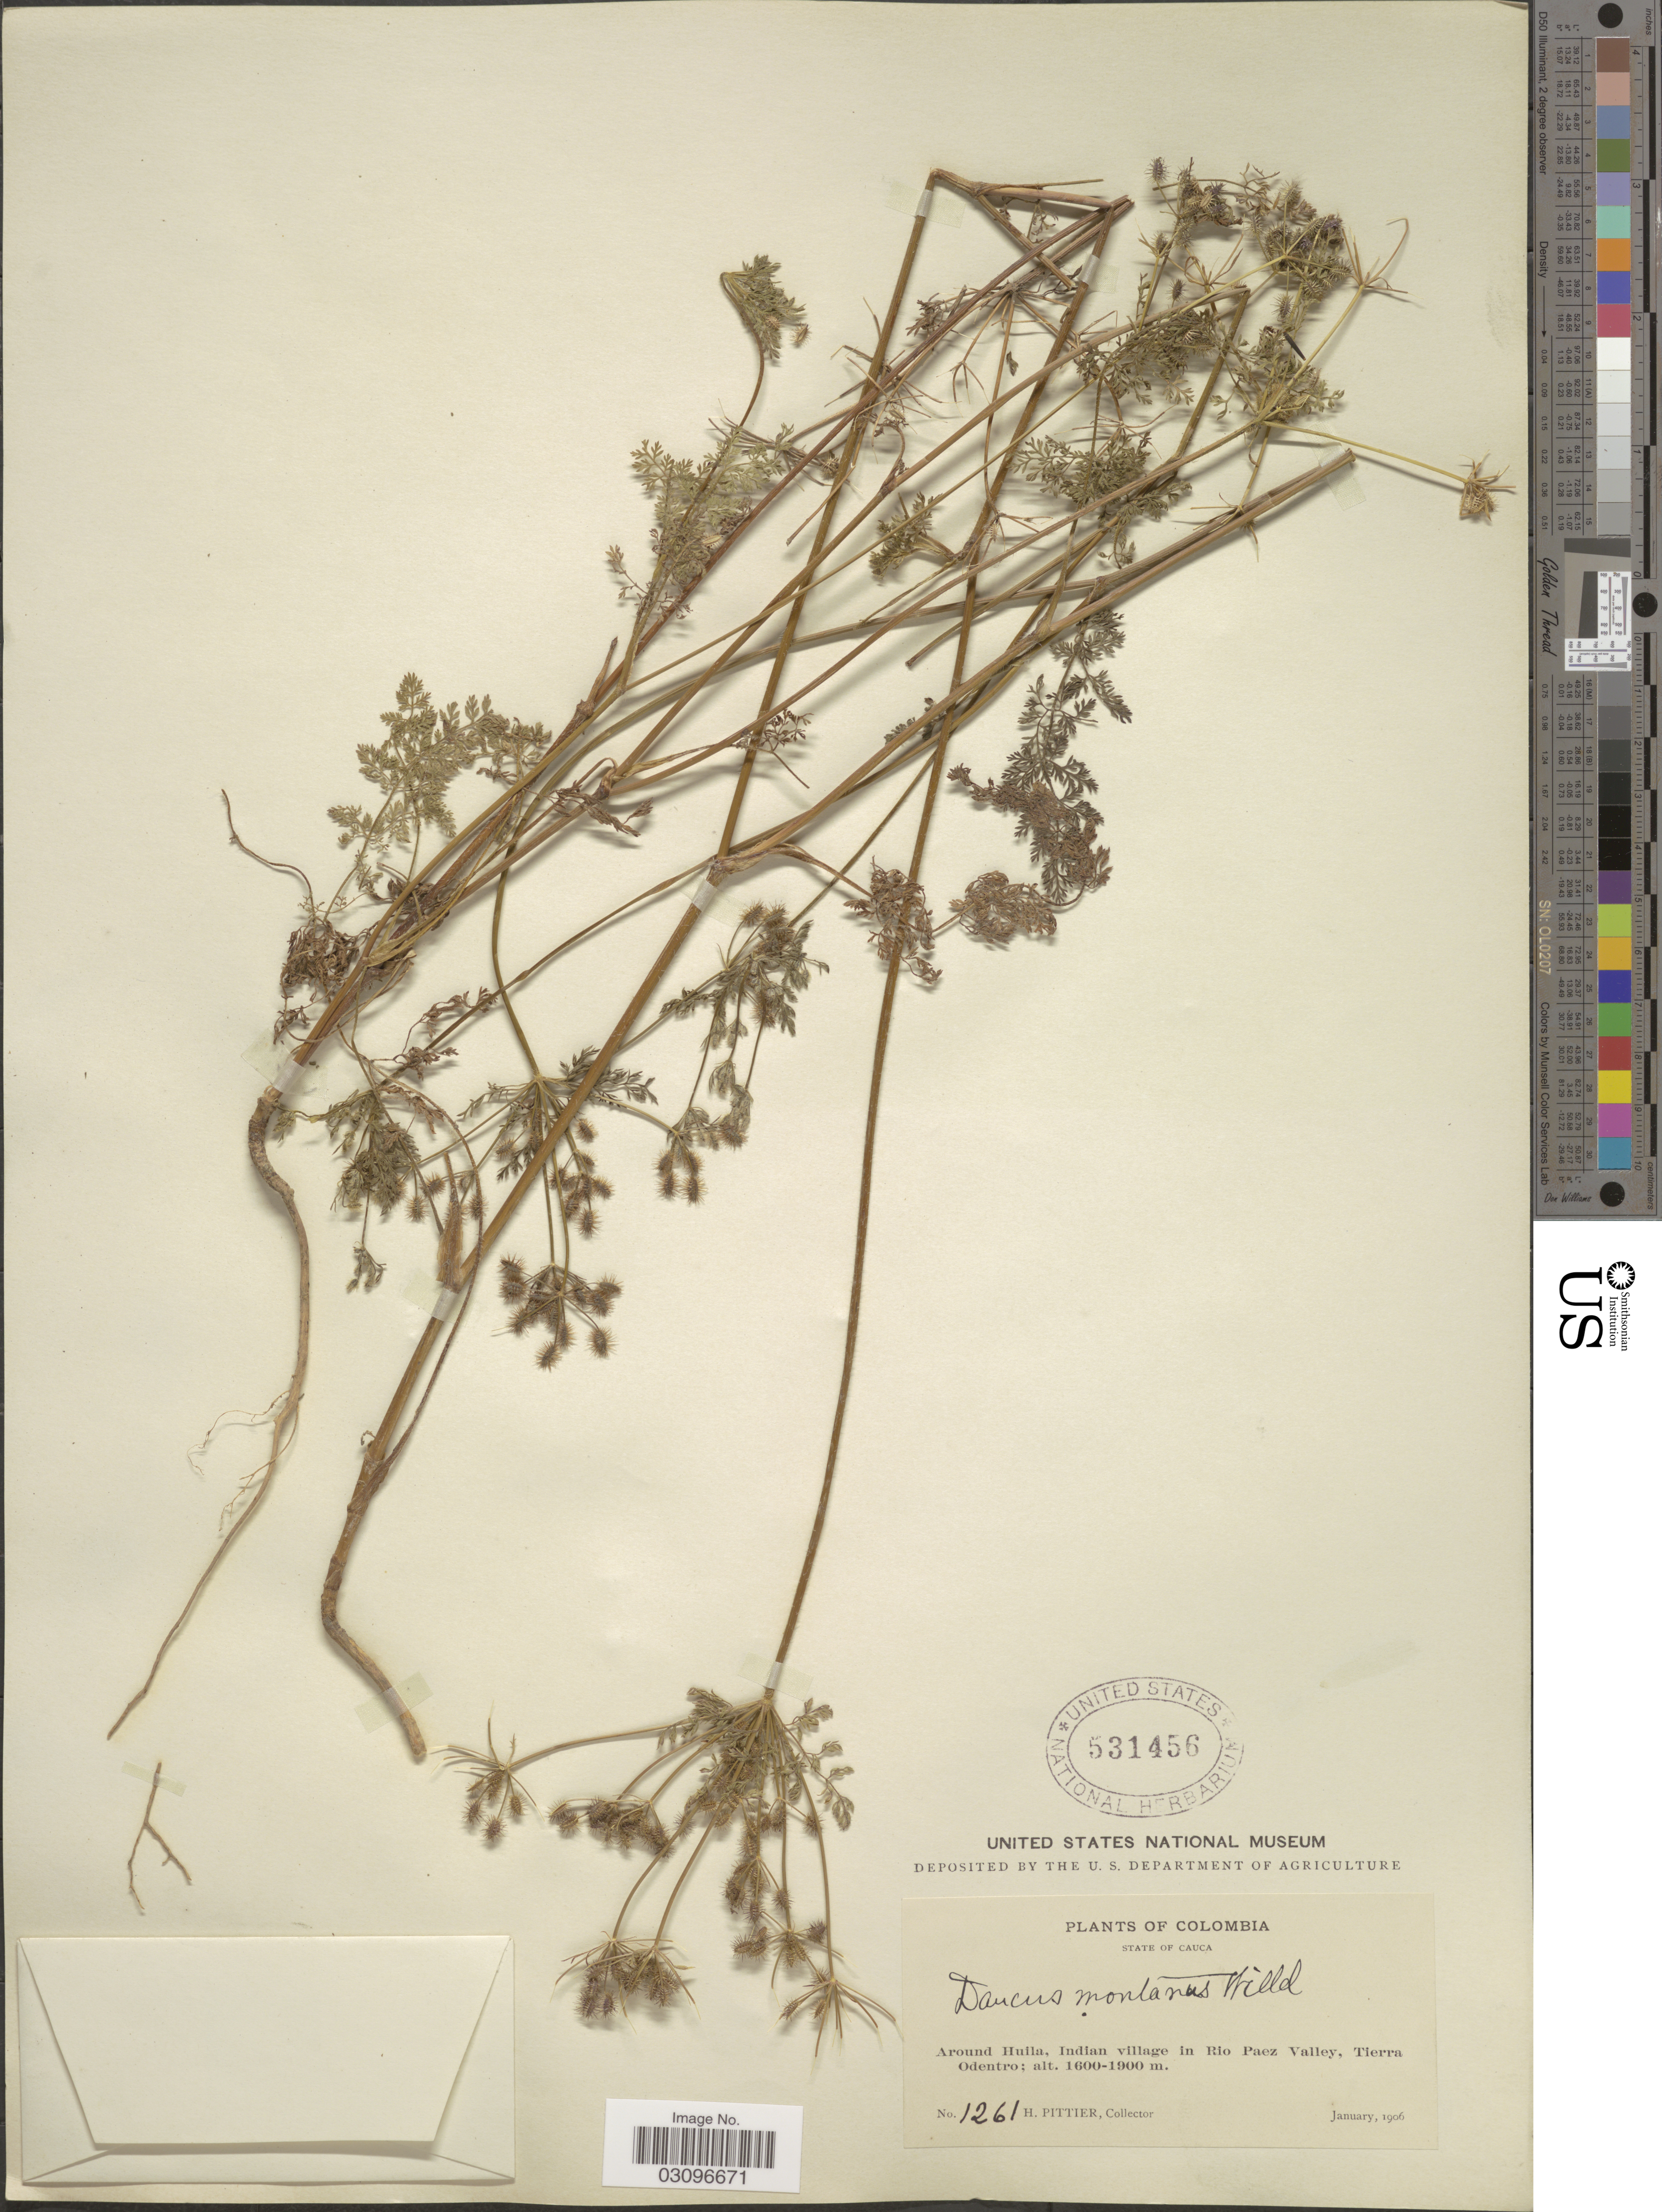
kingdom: Plantae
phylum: Tracheophyta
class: Magnoliopsida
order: Apiales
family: Apiaceae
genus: Daucus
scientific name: Daucus montanus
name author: Humb. & Bonpl. ex Spreng.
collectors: H. F. Pittier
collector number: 1261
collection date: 1906-01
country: Colombia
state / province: Cauca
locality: Around Huila, Indian village in Rio Paez Valley, Tierra Odentro.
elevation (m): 1600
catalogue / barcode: US 531456